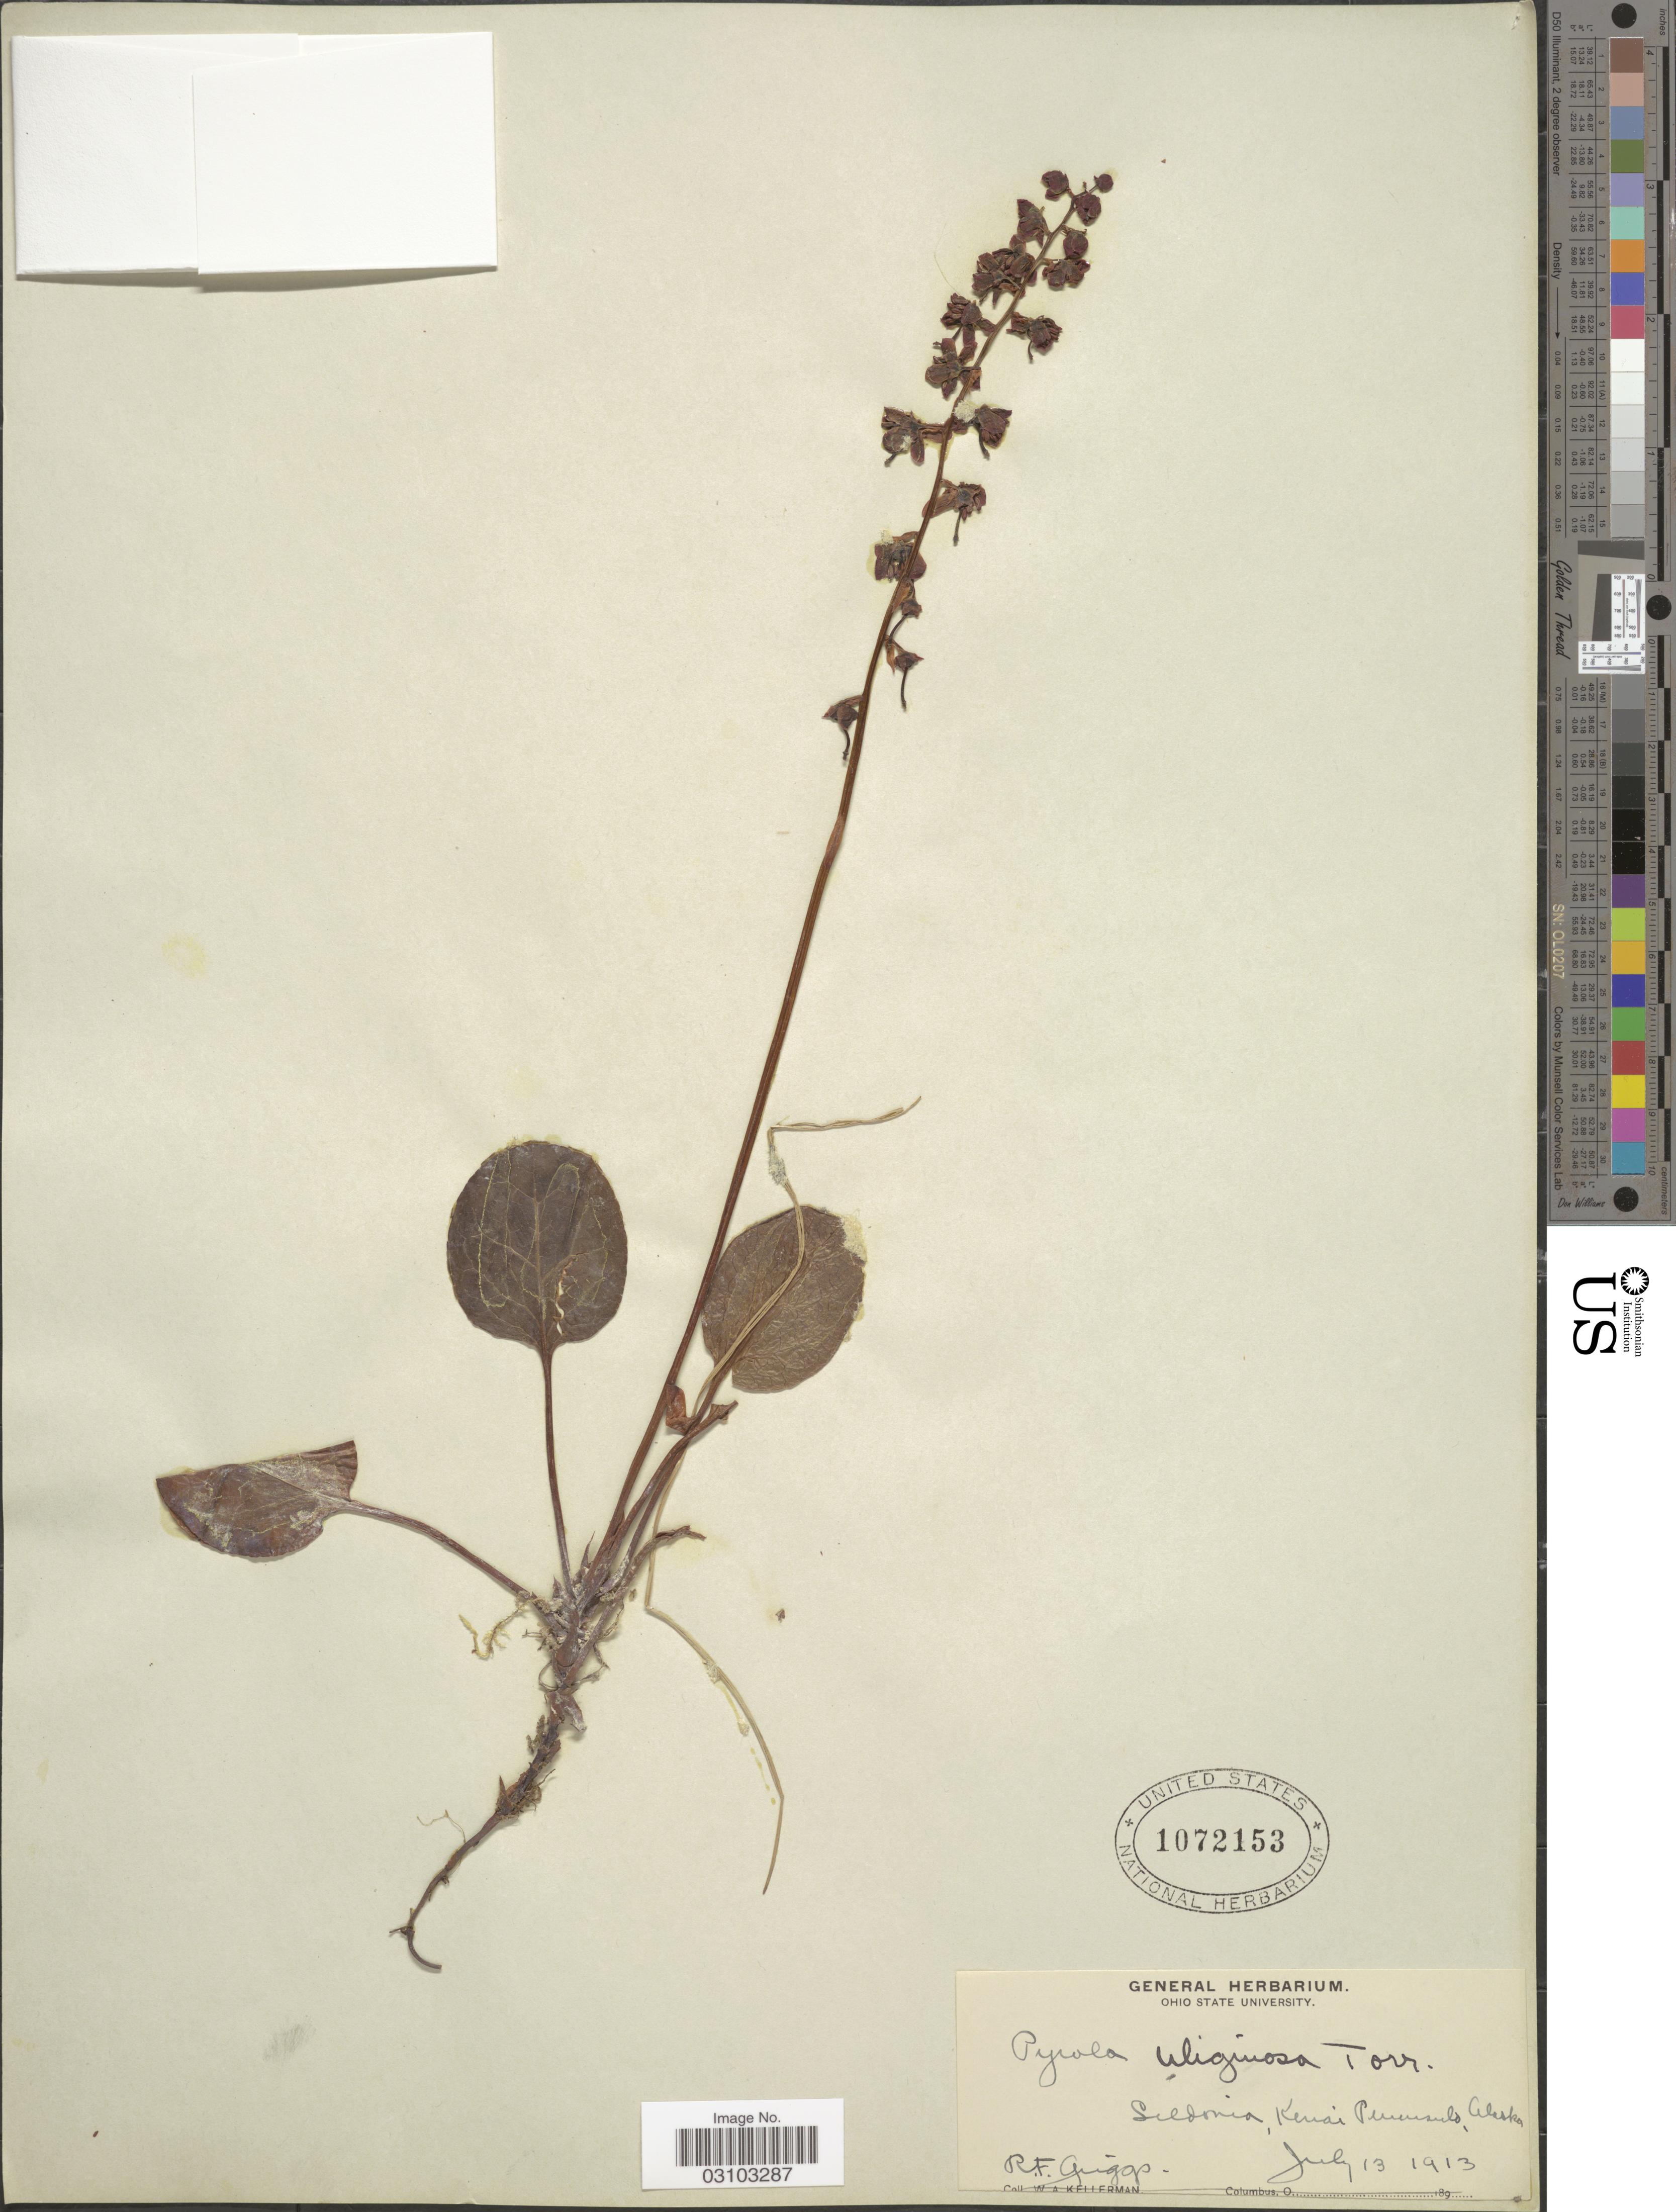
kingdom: Plantae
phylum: Tracheophyta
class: Magnoliopsida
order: Ericales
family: Ericaceae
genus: Pyrola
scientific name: Pyrola asarifolia var. uliginosa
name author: (Torr. & A. Gray) A. Gray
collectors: R. F. Griggs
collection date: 1913-07-13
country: United States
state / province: Alaska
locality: Seldovia, Kenai Peninsula.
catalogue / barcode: US 1072153